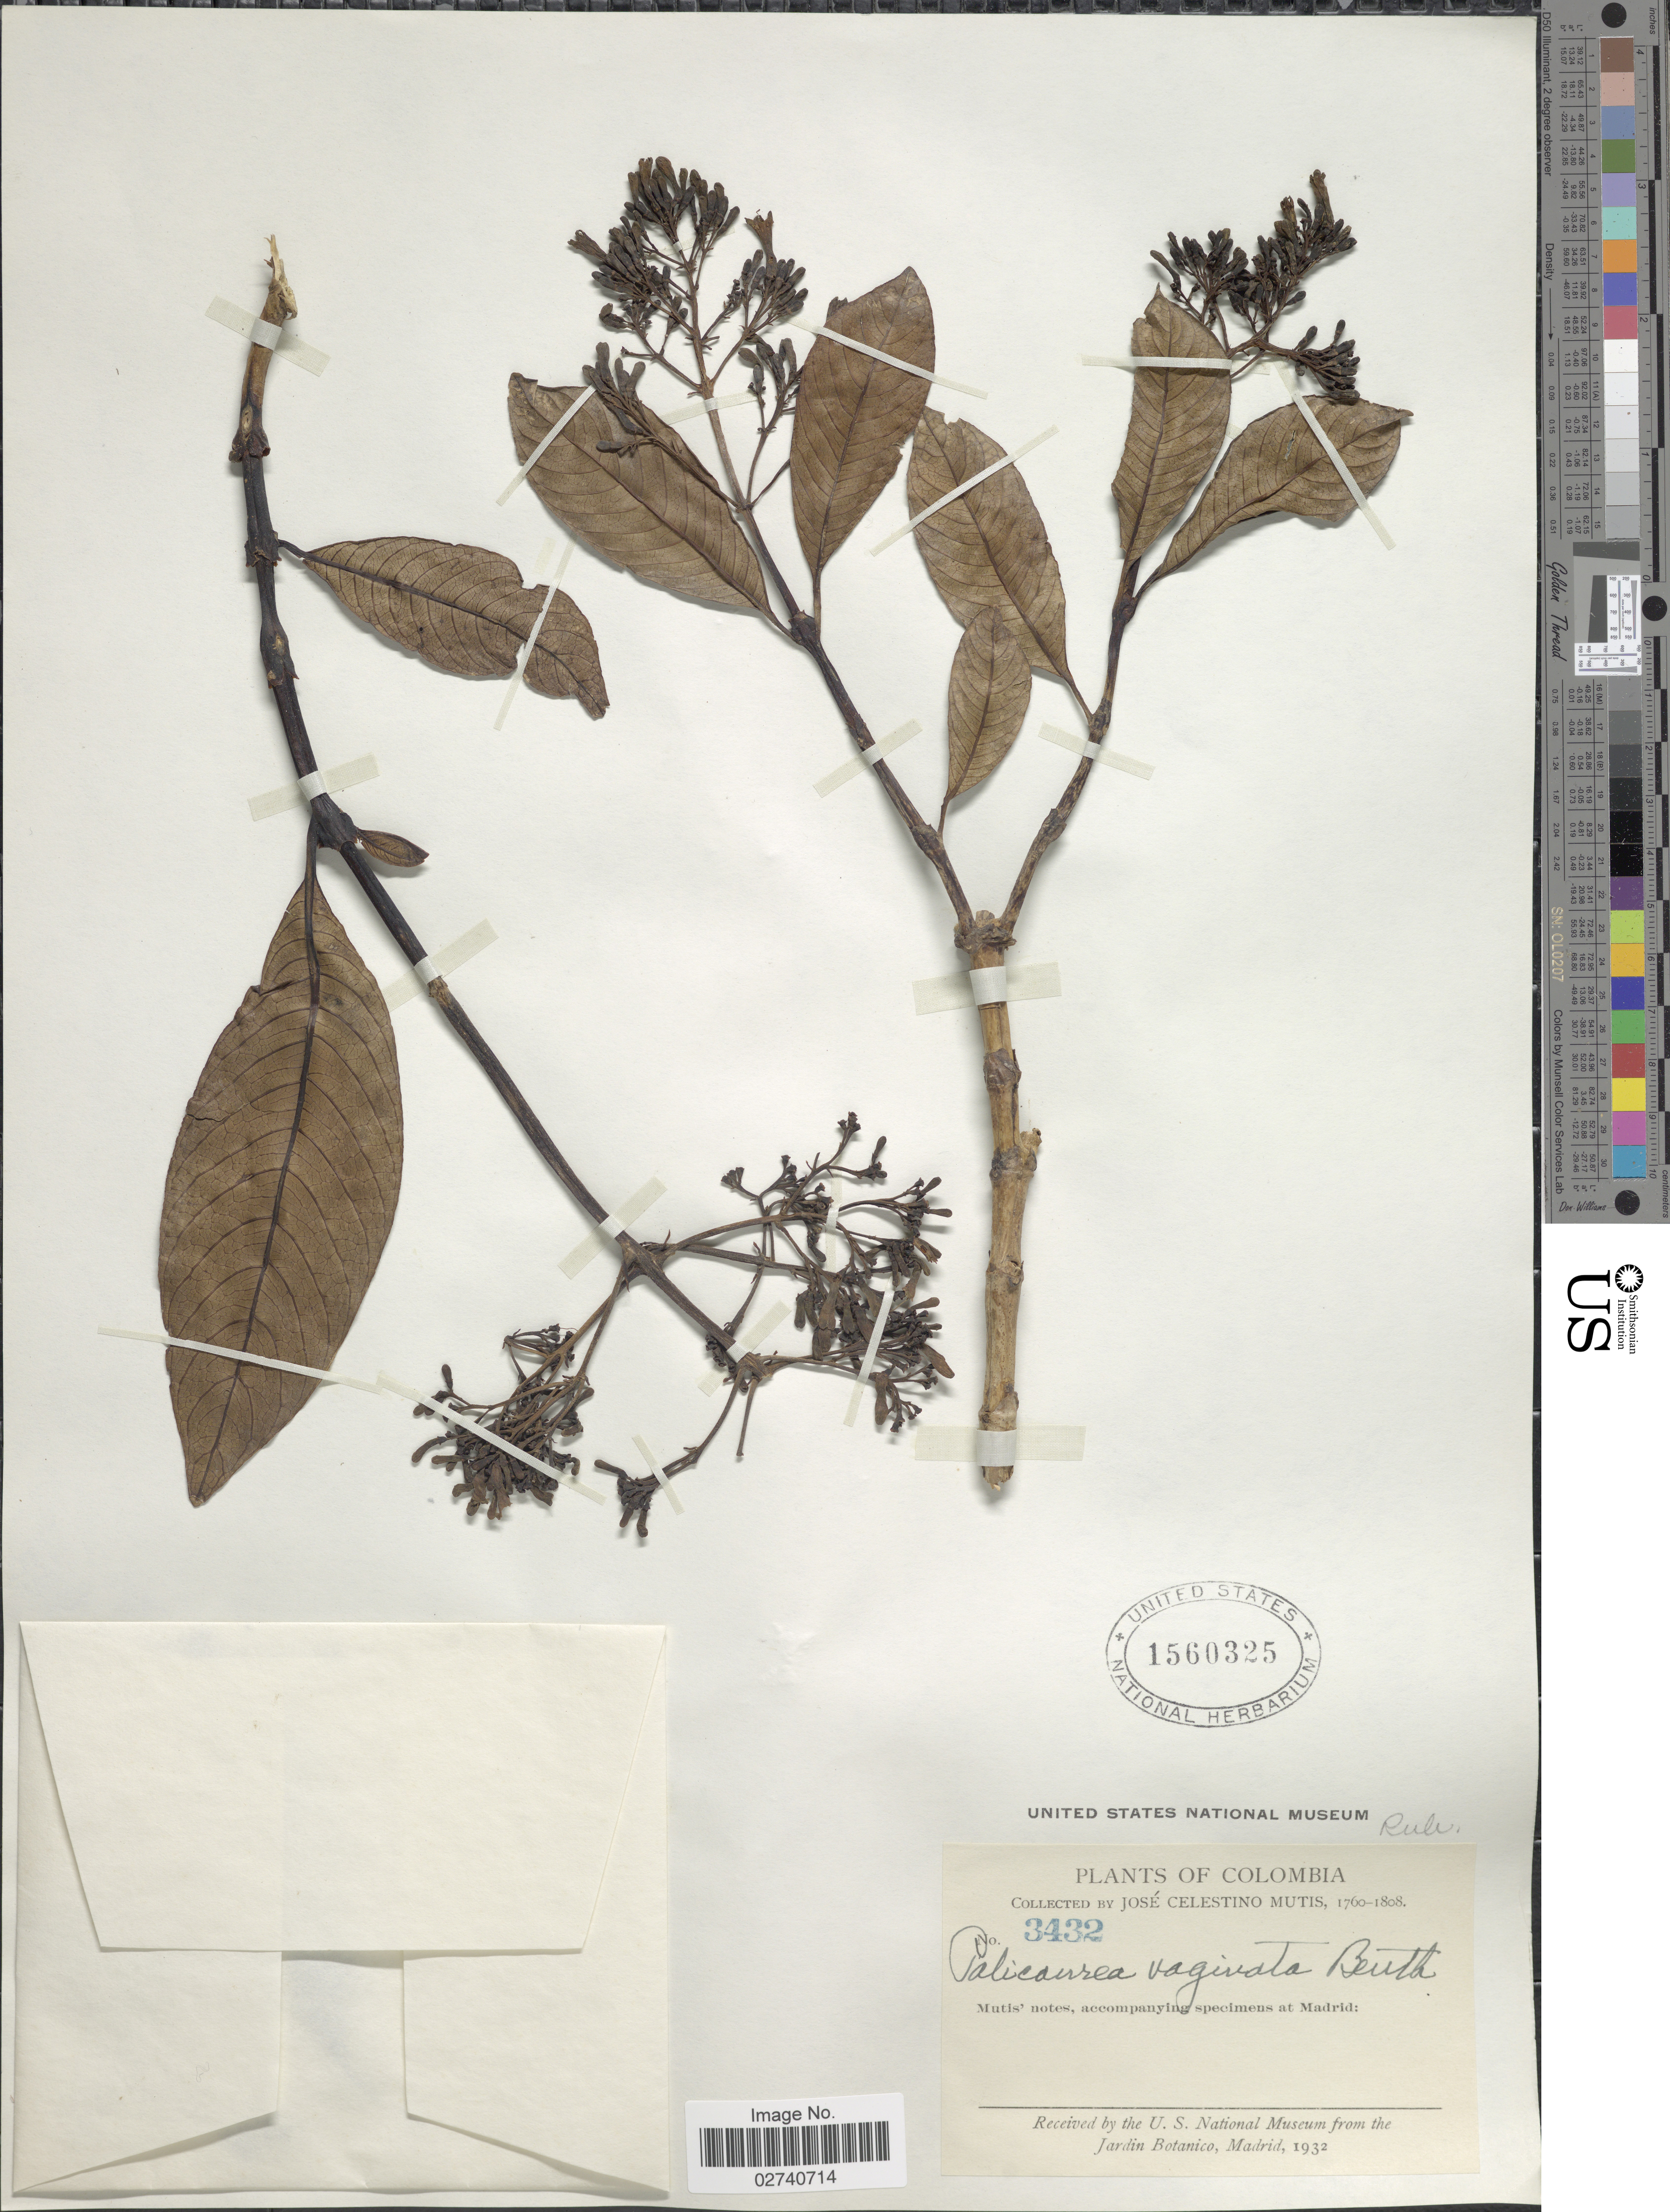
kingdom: Plantae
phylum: Tracheophyta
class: Magnoliopsida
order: Gentianales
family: Rubiaceae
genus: Palicourea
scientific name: Palicourea vaginata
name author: Benth.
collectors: J. C. B. Mutis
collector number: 3432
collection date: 1760/1808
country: Colombia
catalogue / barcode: US 1560325